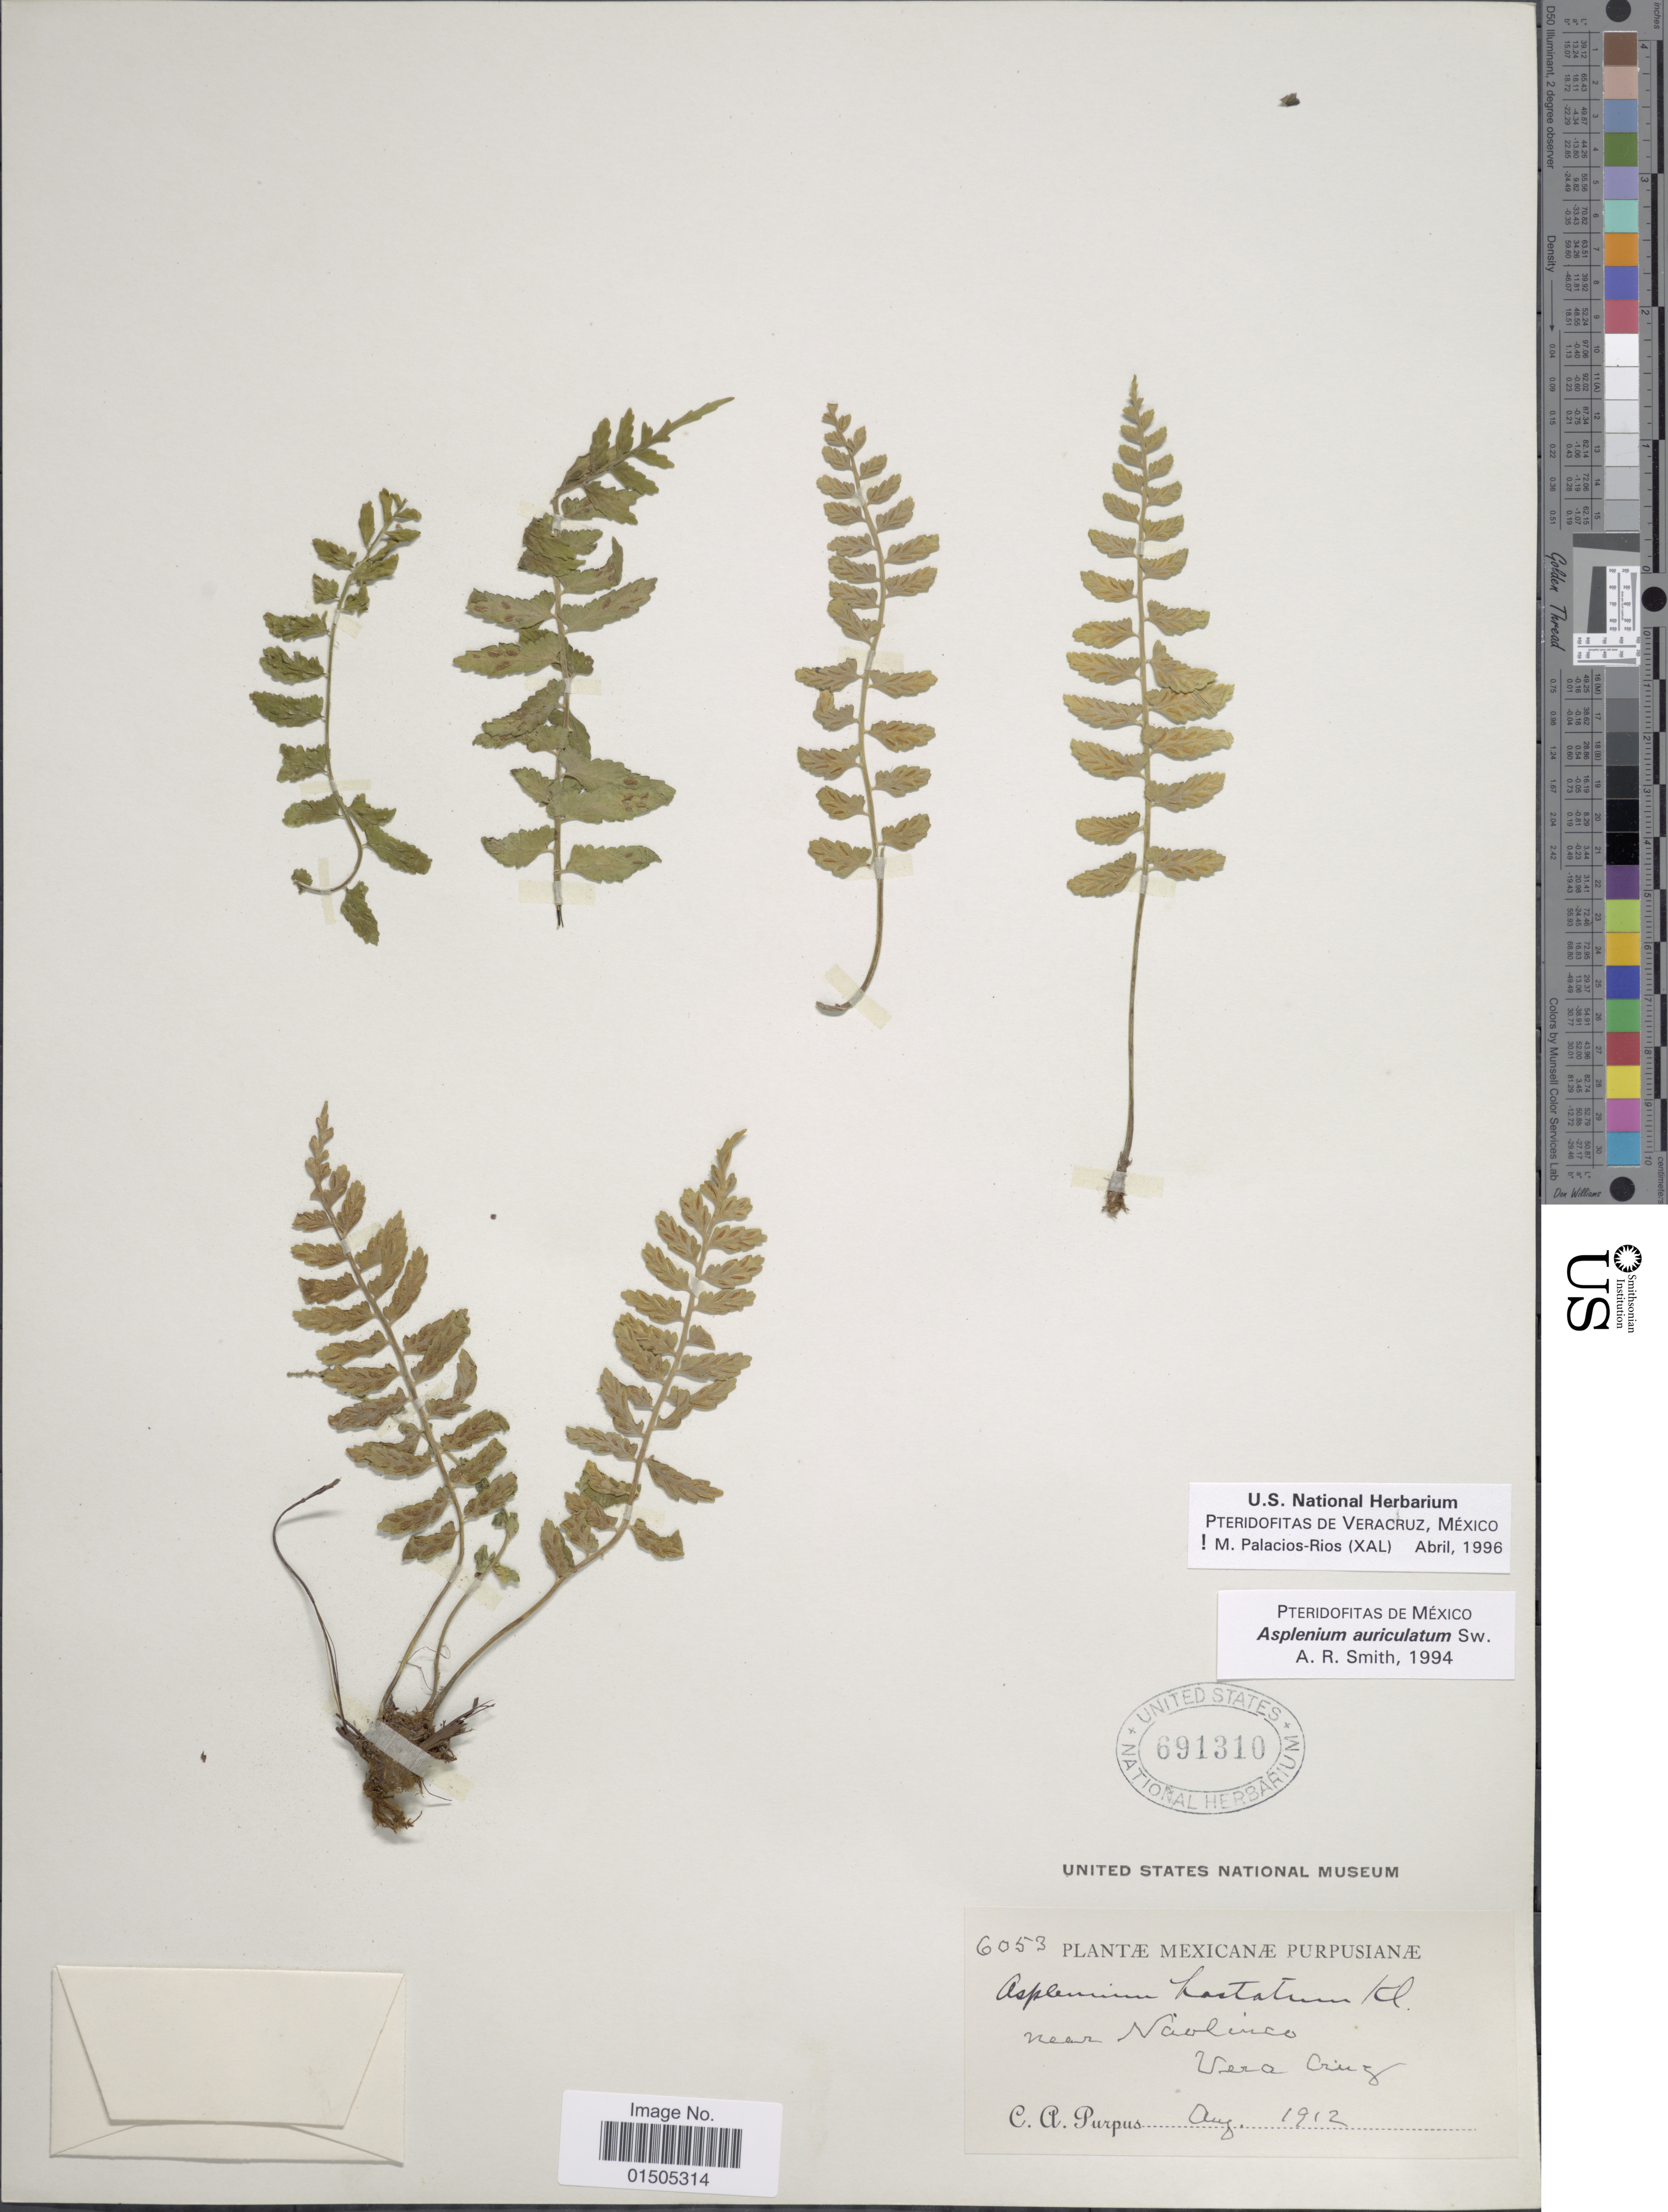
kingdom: Plantae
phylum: Tracheophyta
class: Polypodiopsida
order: Polypodiales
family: Aspleniaceae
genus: Asplenium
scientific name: Asplenium auriculatum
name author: Sw.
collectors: C. A. Purpus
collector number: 6053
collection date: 1912-08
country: Mexico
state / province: Veracruz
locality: Near Naolinco.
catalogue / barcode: US 691310